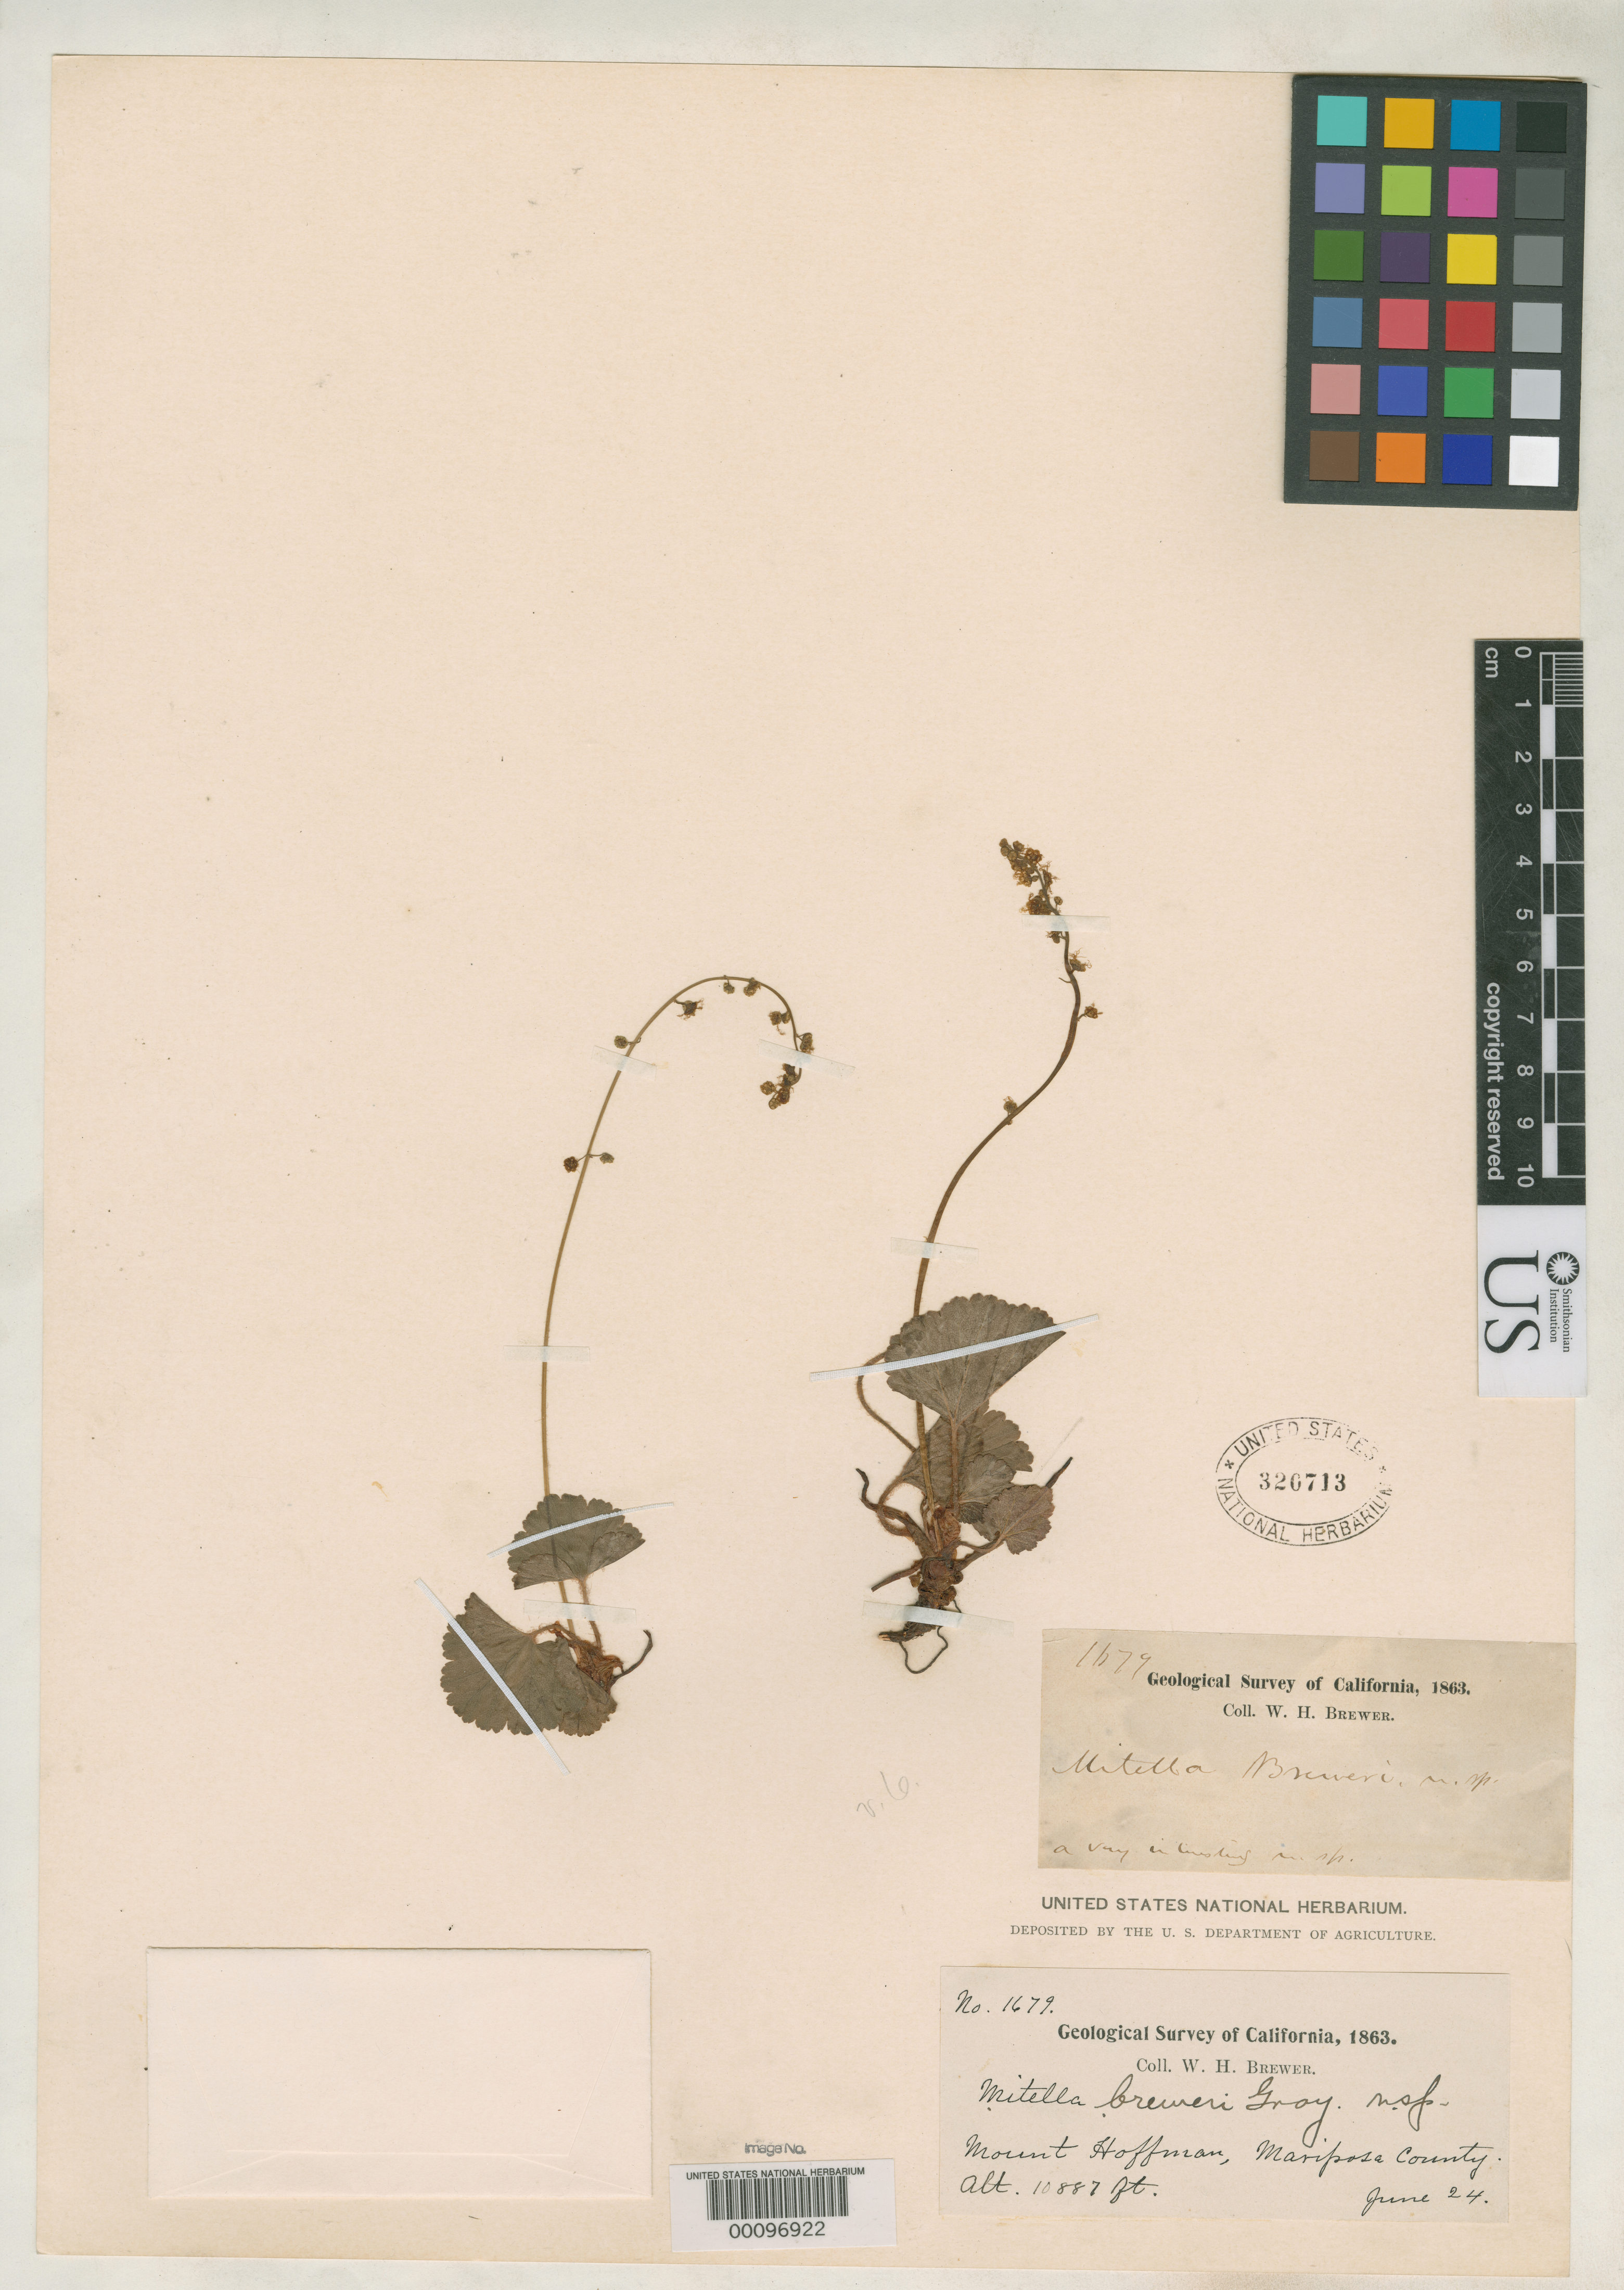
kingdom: Plantae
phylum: Tracheophyta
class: Magnoliopsida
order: Saxifragales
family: Saxifragaceae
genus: Mitella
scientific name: Mitella breweri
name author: A. Gray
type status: Type Collection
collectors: W. H. Brewer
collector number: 1679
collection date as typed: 24 Jun 1863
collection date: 1863-06-24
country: United States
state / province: California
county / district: Tuolumne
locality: Mt. Hoffmann.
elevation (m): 3353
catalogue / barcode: US 320713